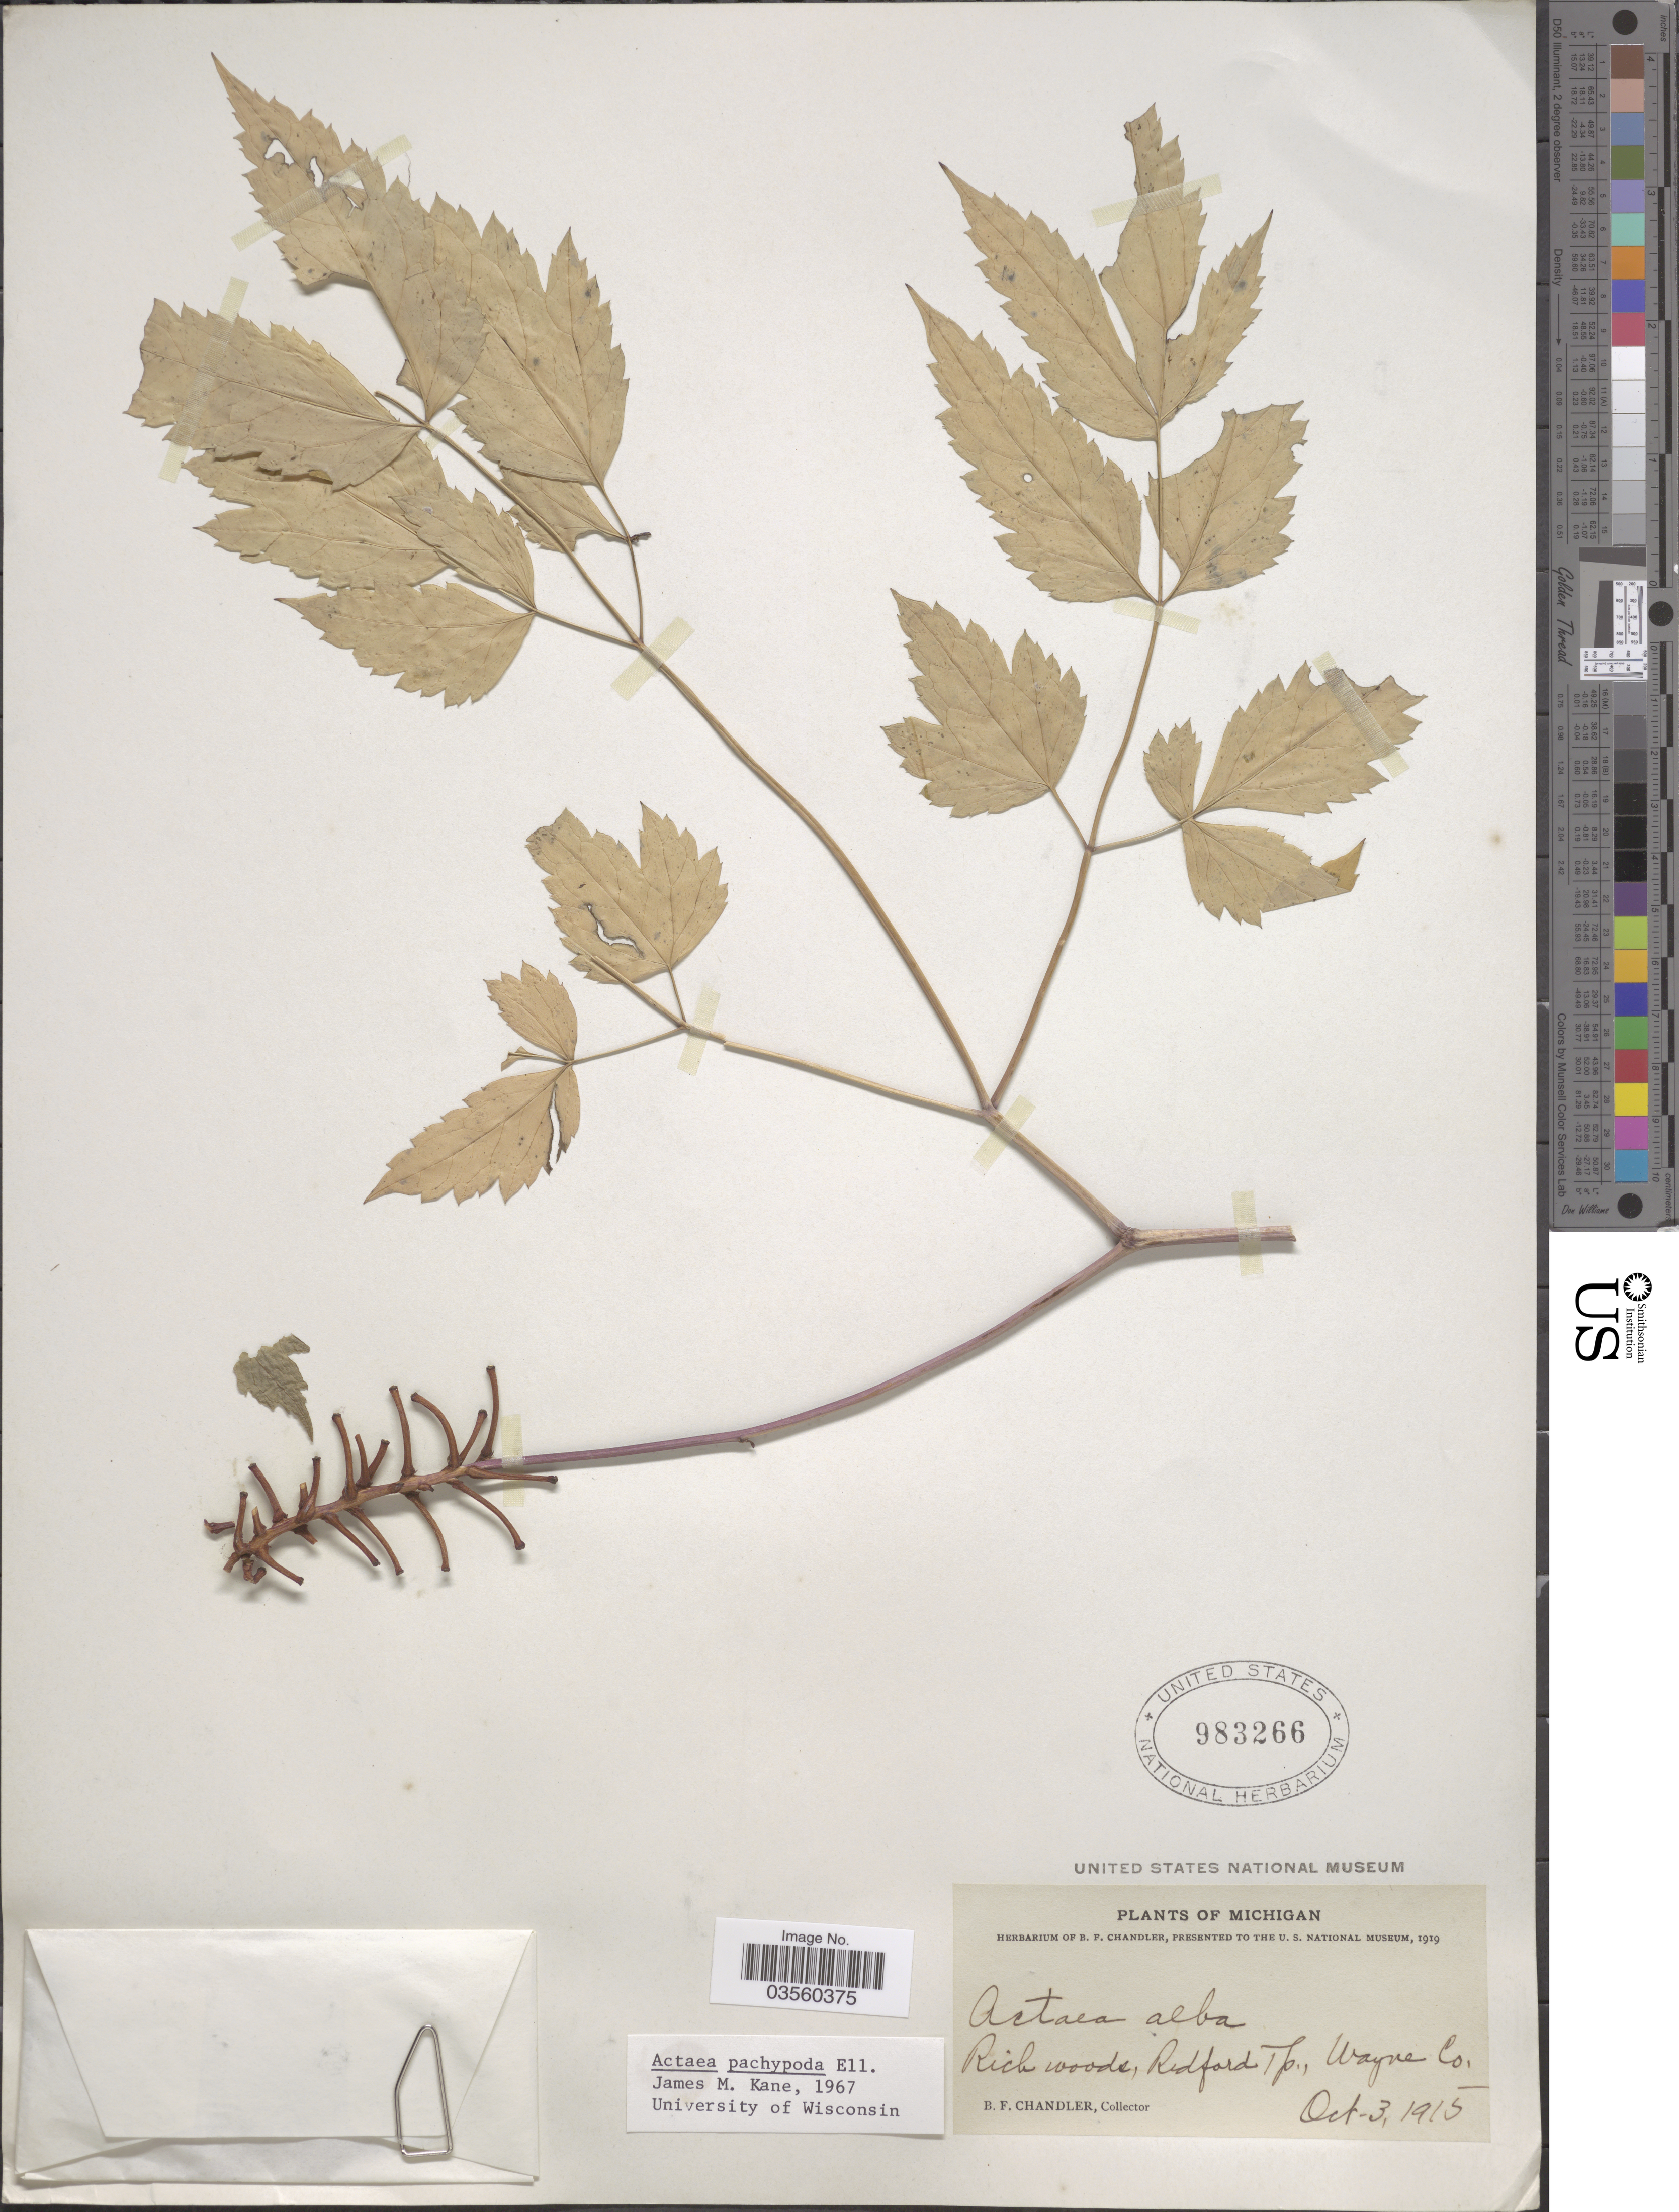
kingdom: Plantae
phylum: Tracheophyta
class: Magnoliopsida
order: Ranunculales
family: Ranunculaceae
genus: Actaea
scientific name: Actaea pachypoda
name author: Elliott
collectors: B. F. Chandler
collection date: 1915-10-03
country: United States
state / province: Michigan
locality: Rich woods, Redford Tp., Wayne Co.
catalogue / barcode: US 983266